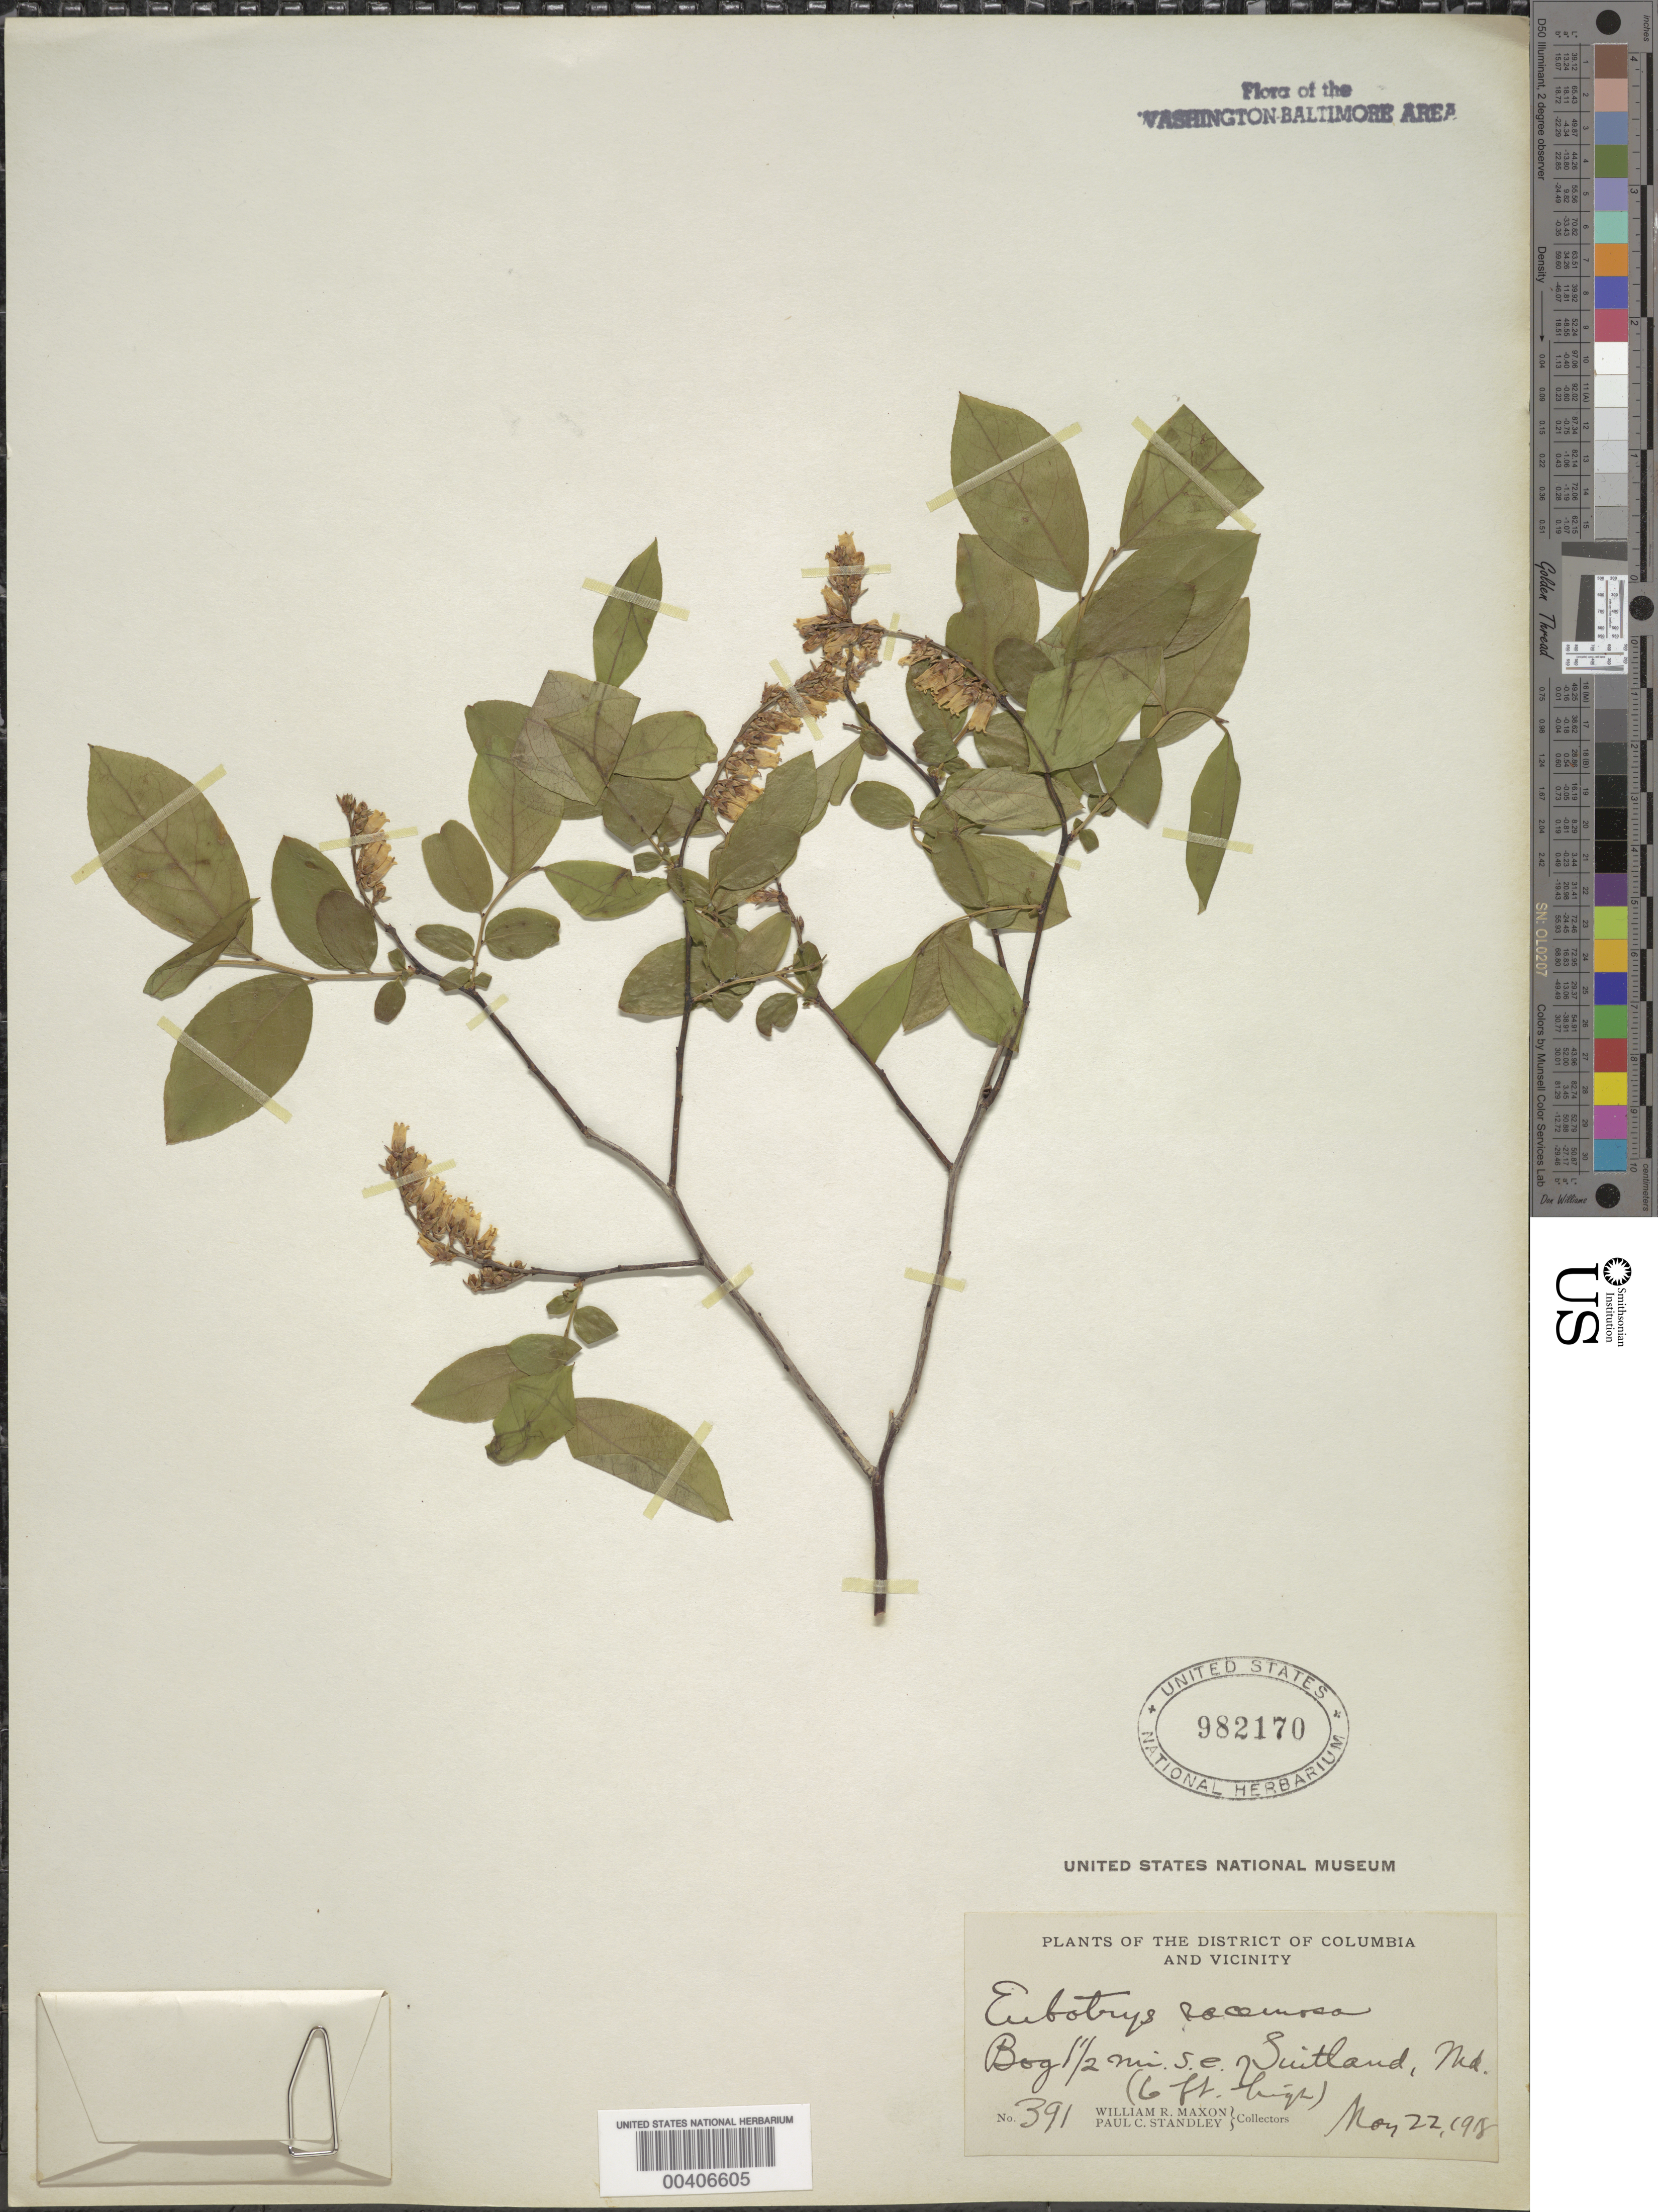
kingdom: Plantae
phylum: Tracheophyta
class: Magnoliopsida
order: Ericales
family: Ericaceae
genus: Leucothoe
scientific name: Leucothoë racemosa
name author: (L.) A. Gray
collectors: W. R. Maxon & P. C. Standley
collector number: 391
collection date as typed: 22 May 1918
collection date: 1918-05-22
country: United States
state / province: Maryland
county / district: Prince George's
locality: Southeast of Suitland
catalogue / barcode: US 982170